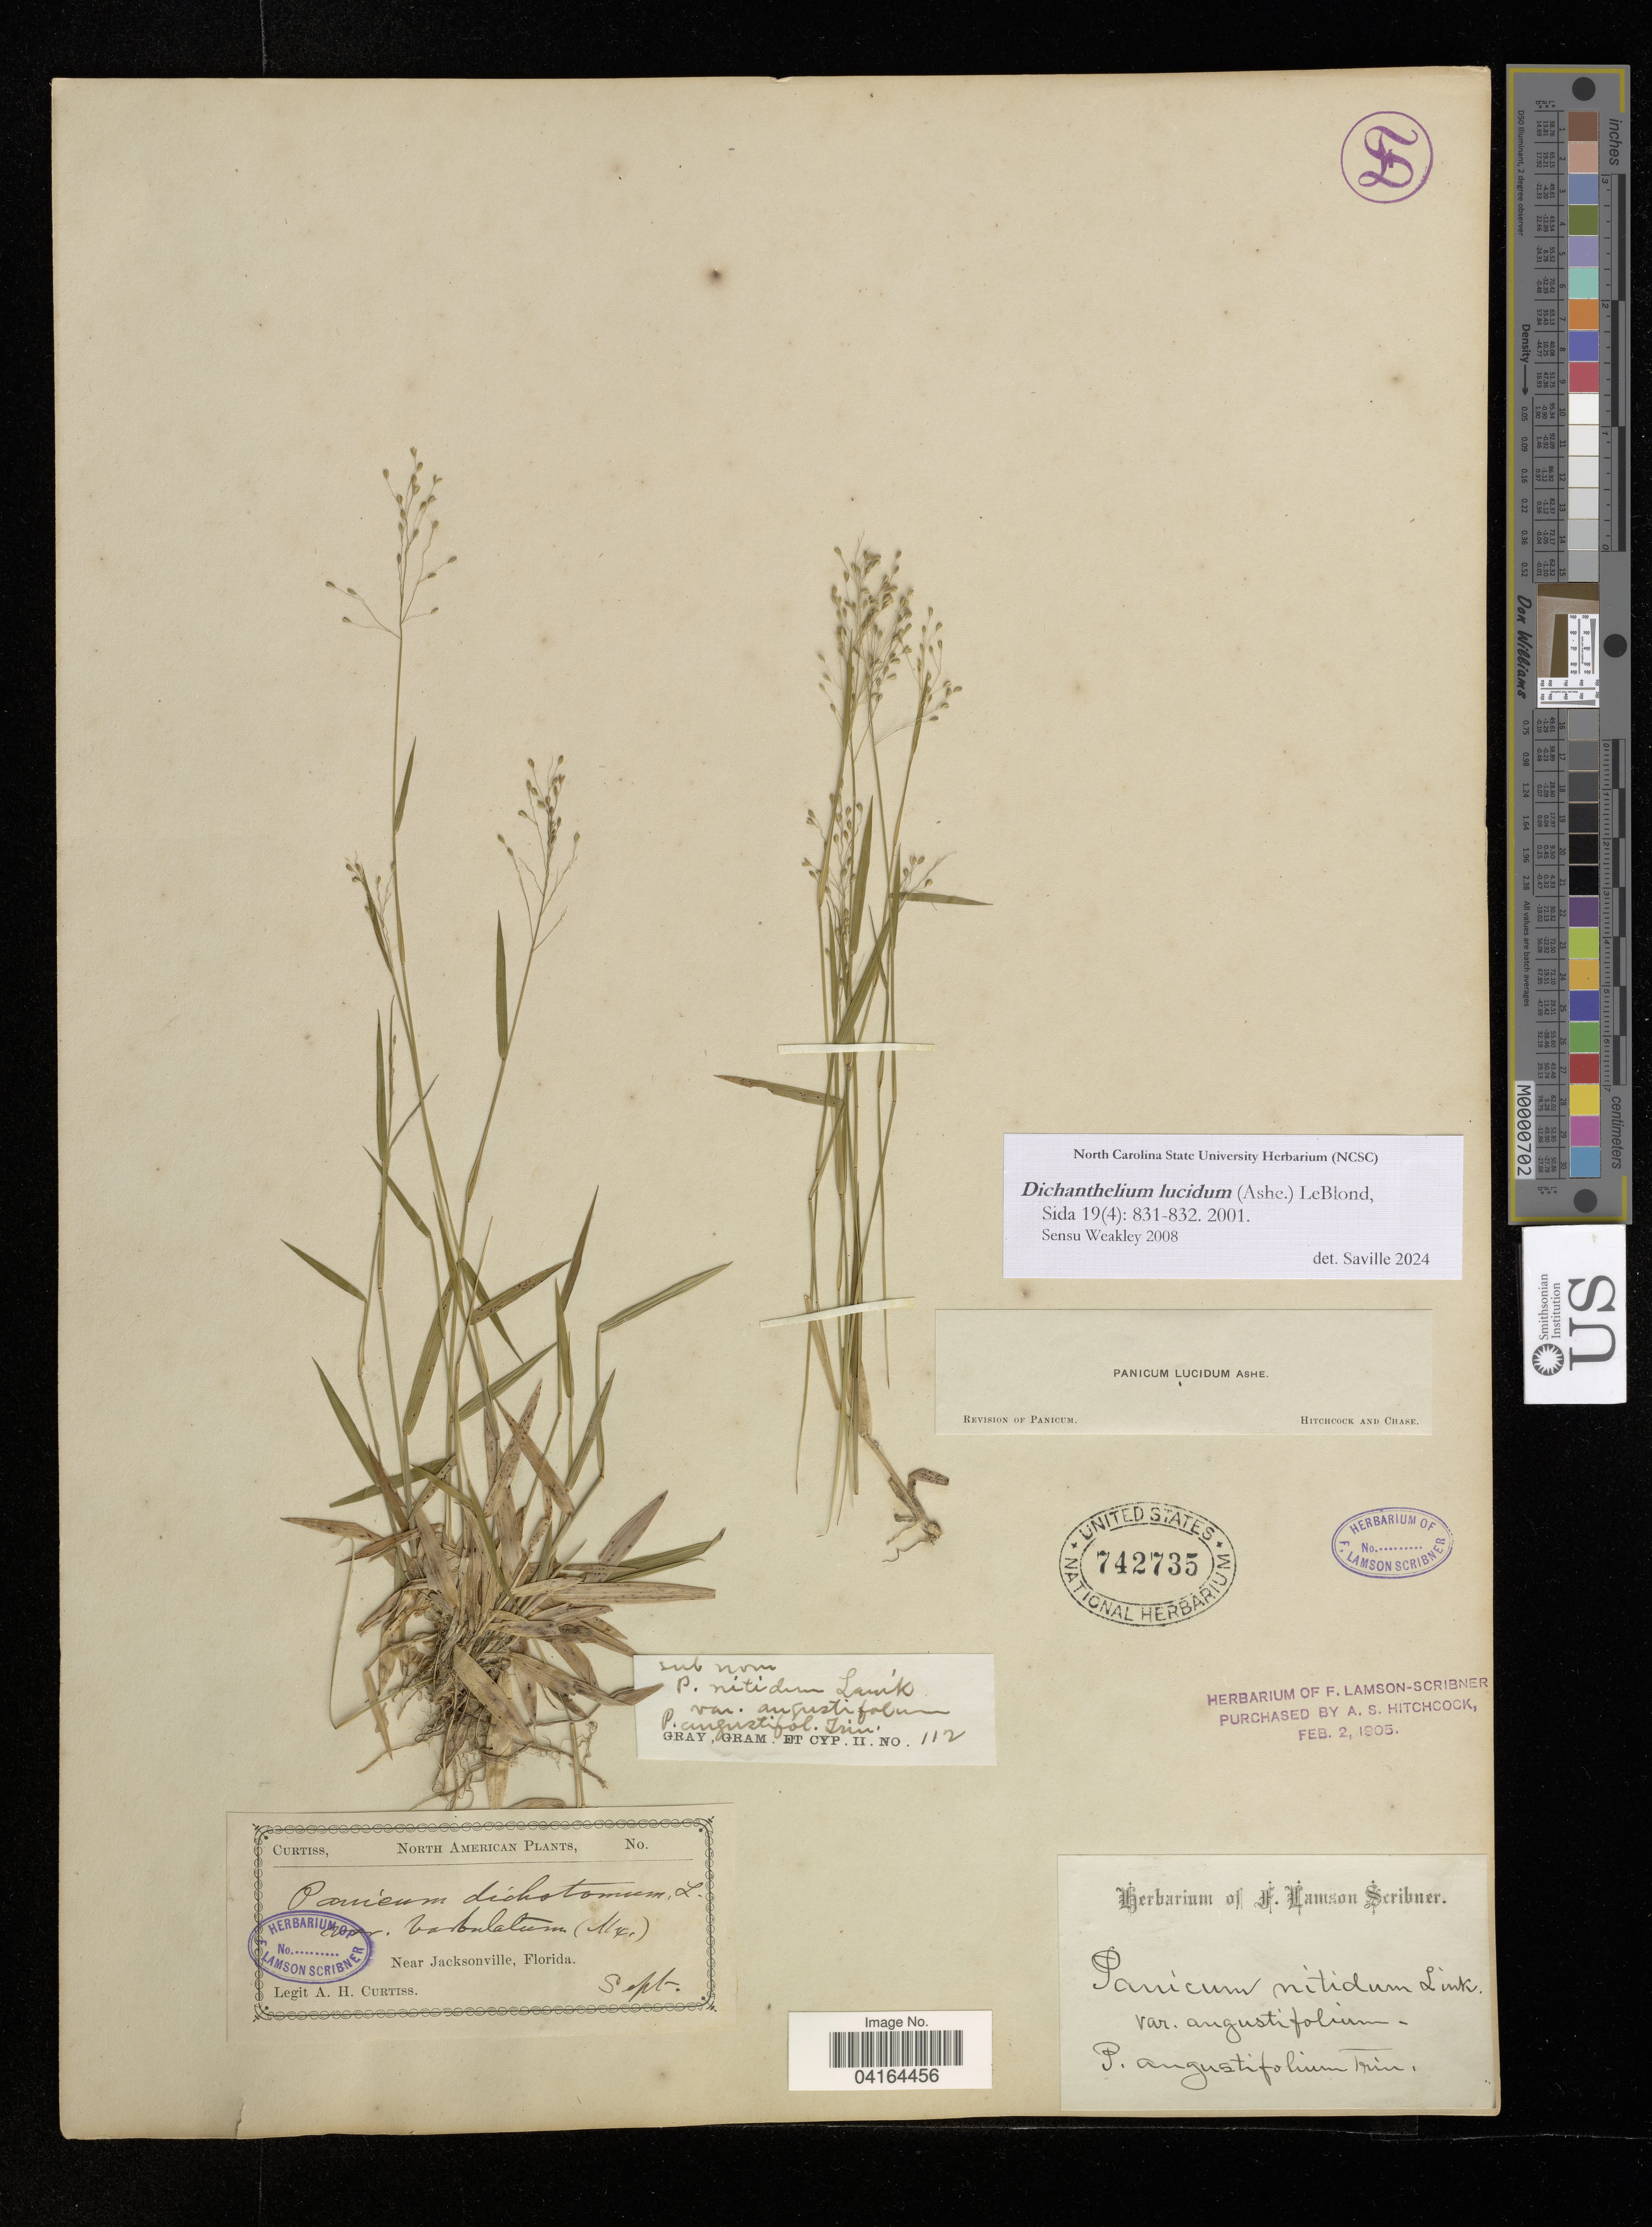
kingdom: Plantae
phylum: Tracheophyta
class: Liliopsida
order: Poales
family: Poaceae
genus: Dichanthelium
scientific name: Dichanthelium lucidum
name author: (Ashe) LeBlond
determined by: Saville, A. C., (NCSC), North Carolina State University (UNITED STATES)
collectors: A. H. Curtiss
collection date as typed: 9?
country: United States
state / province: Florida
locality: Near Jacksonville.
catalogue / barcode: US 742735